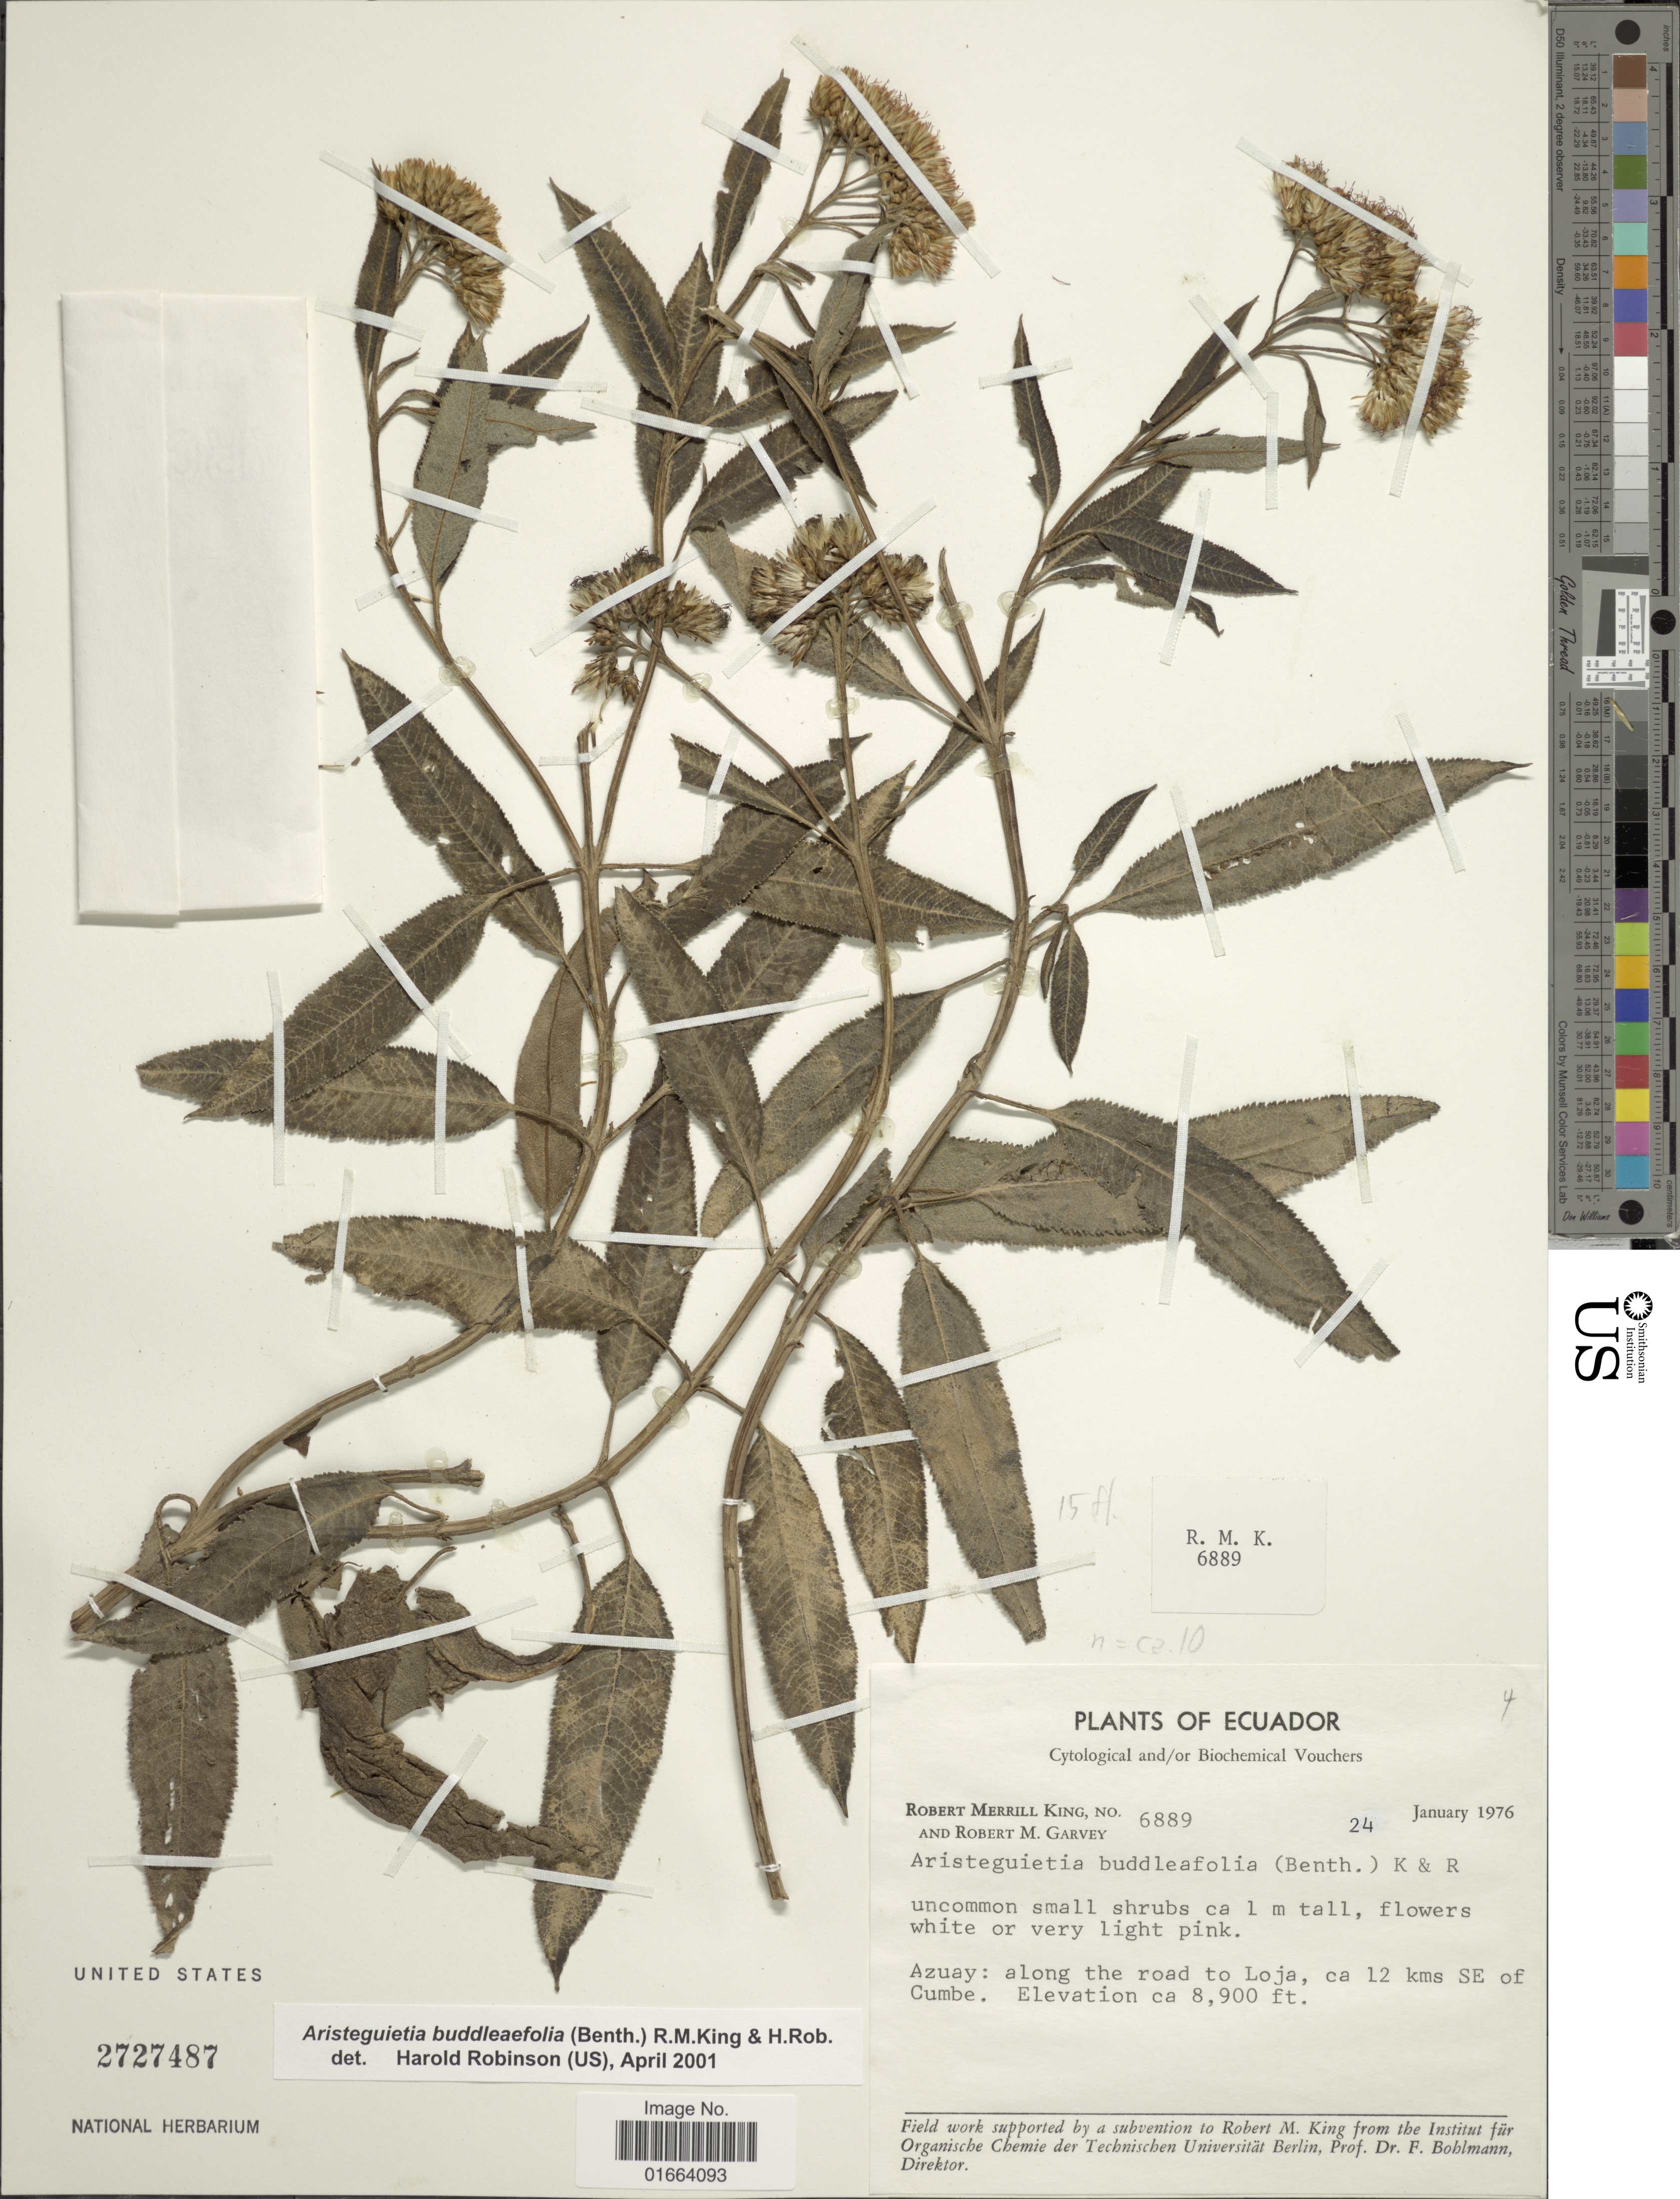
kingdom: Plantae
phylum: Tracheophyta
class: Magnoliopsida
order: Asterales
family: Asteraceae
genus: Aristeguietia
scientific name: Aristeguietia buddleaefolia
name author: (Benth.) R.M. King & H. Rob.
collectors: R. M. King & R. Garvey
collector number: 6889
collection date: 1976-01-24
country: Ecuador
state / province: Azuay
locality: Along the road to Loja, ca 12 kms SE of Cumbe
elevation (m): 2713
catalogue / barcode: US 2727487